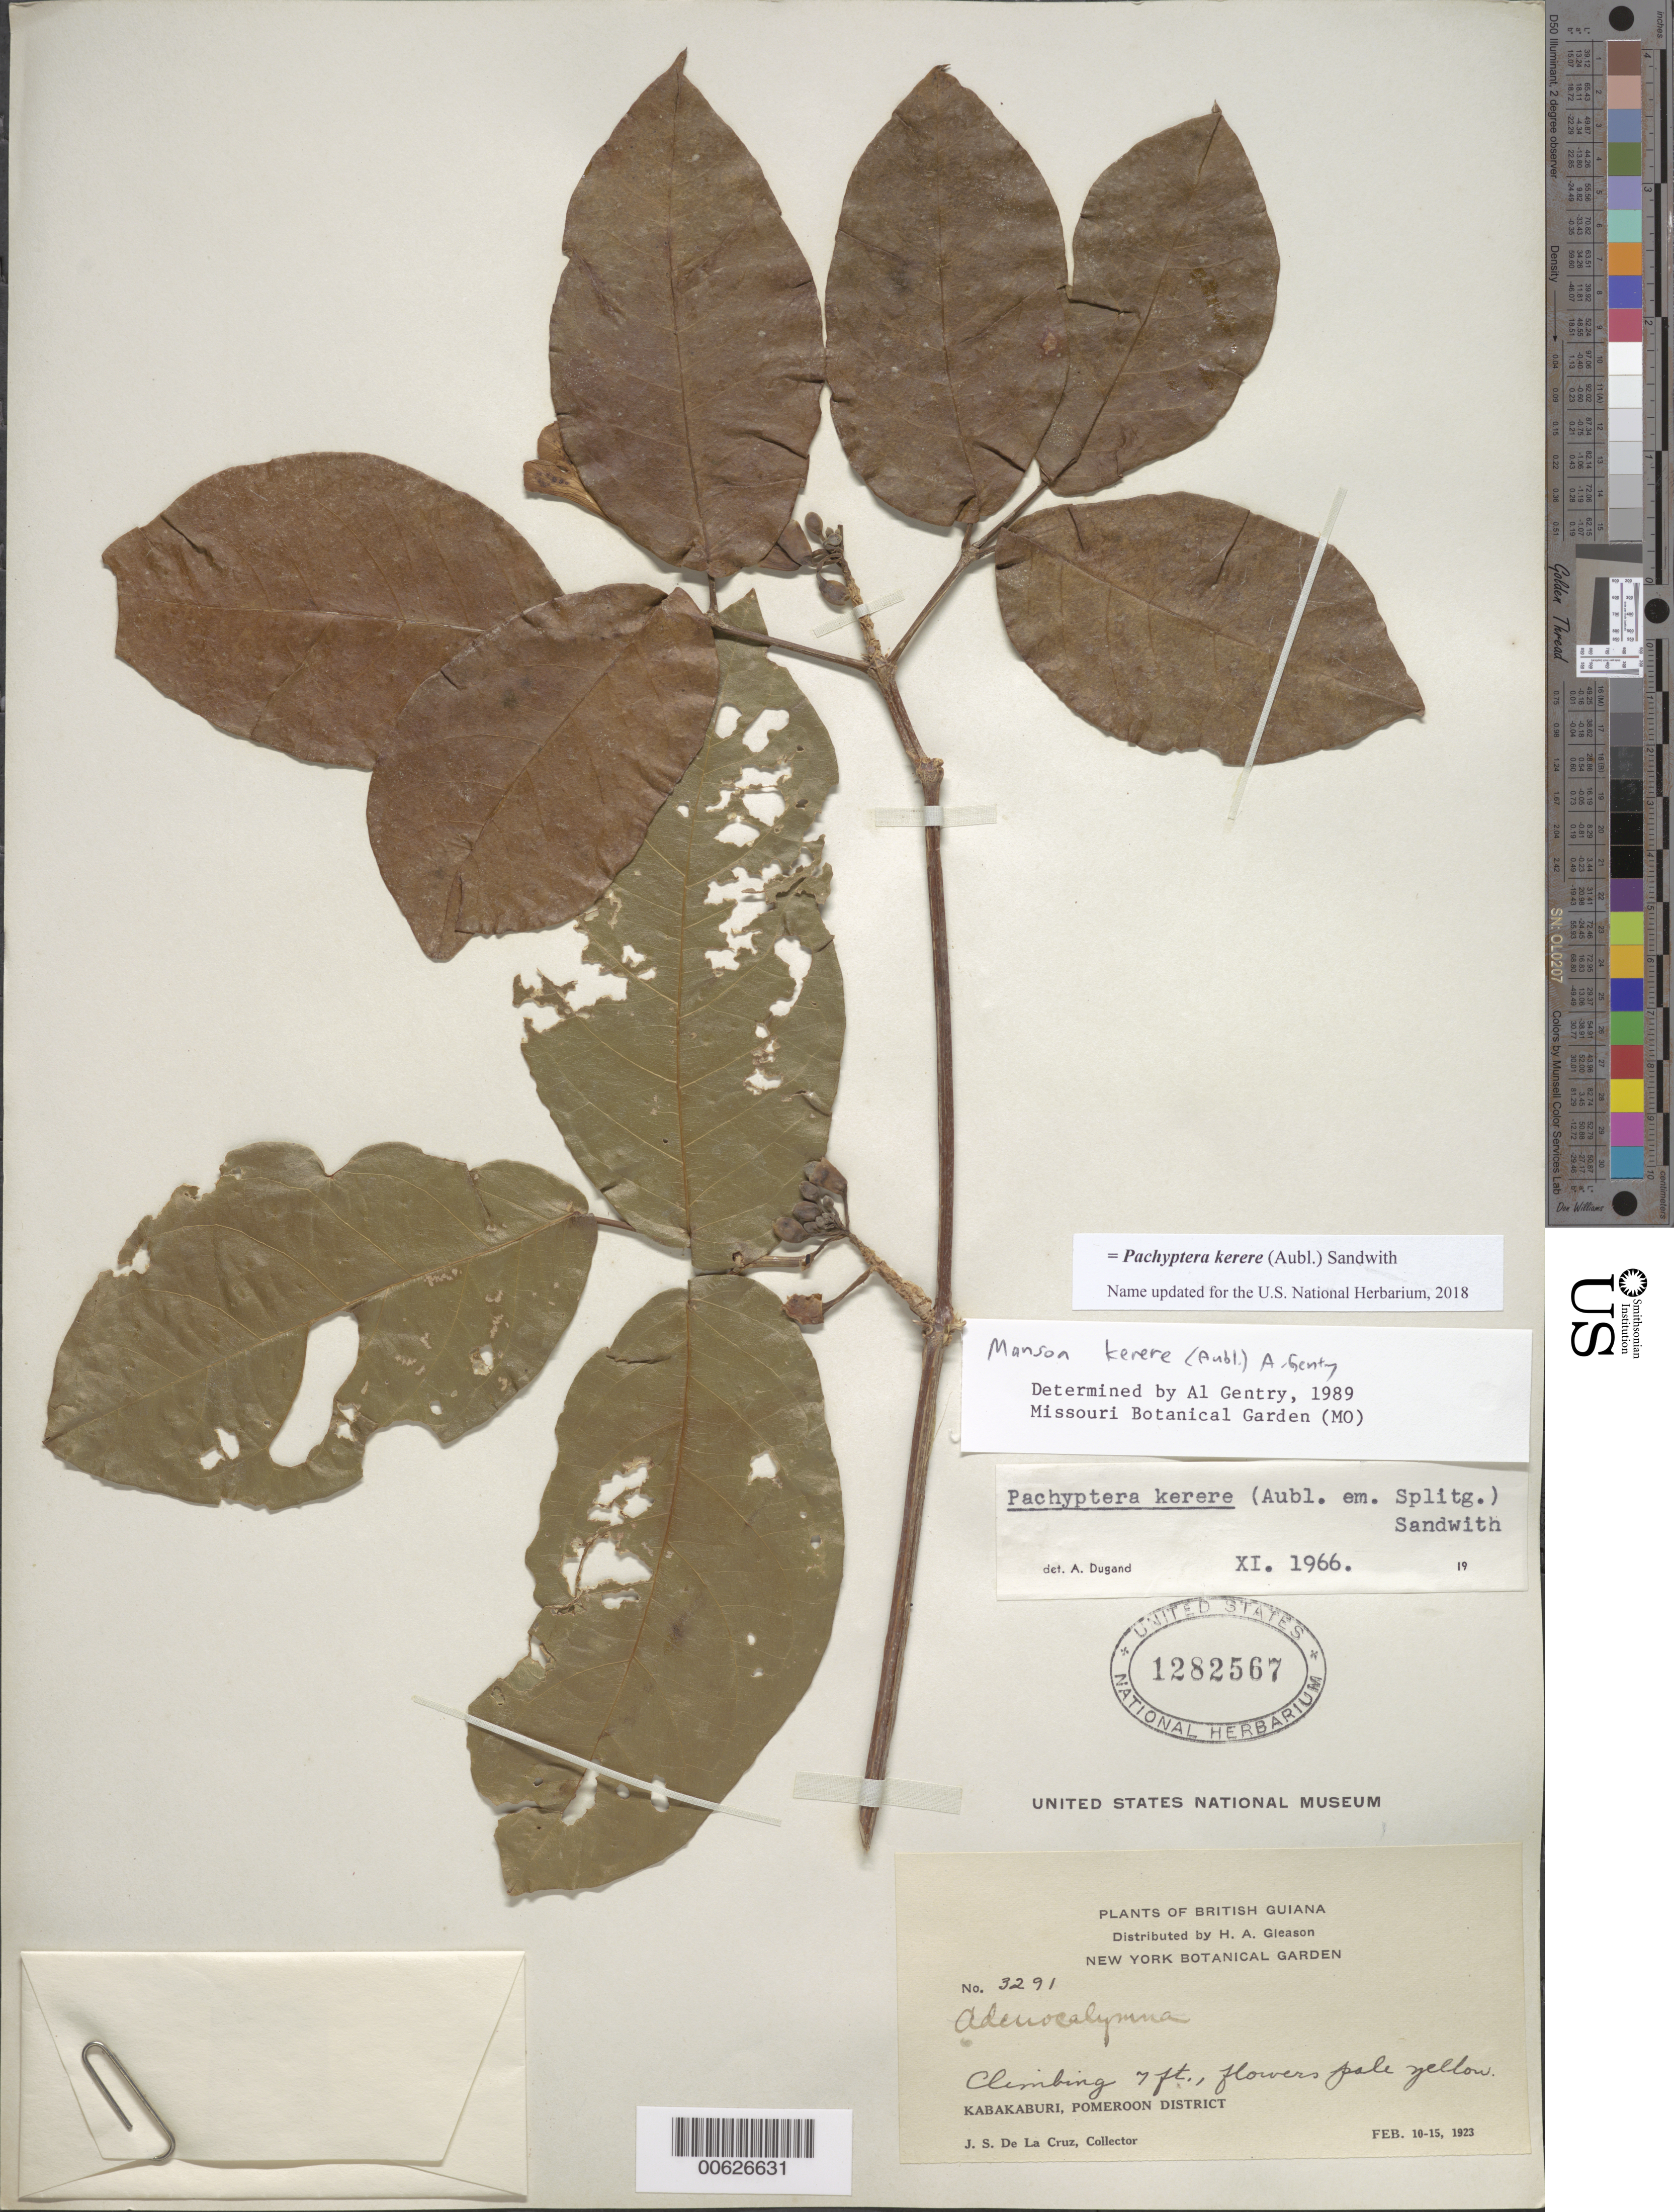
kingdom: Plantae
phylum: Tracheophyta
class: Magnoliopsida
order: Lamiales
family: Bignoniaceae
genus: Pachyptera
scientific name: Pachyptera kerere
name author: (Aubl.) Sandwith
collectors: J. S. de la Cruz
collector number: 3291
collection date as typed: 10-Feb-23 to 15-Feb-23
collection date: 1923-02-10/1923-02-15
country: Guyana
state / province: Pomeroon-Supenaam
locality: Kabakaburi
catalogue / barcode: US 1282567